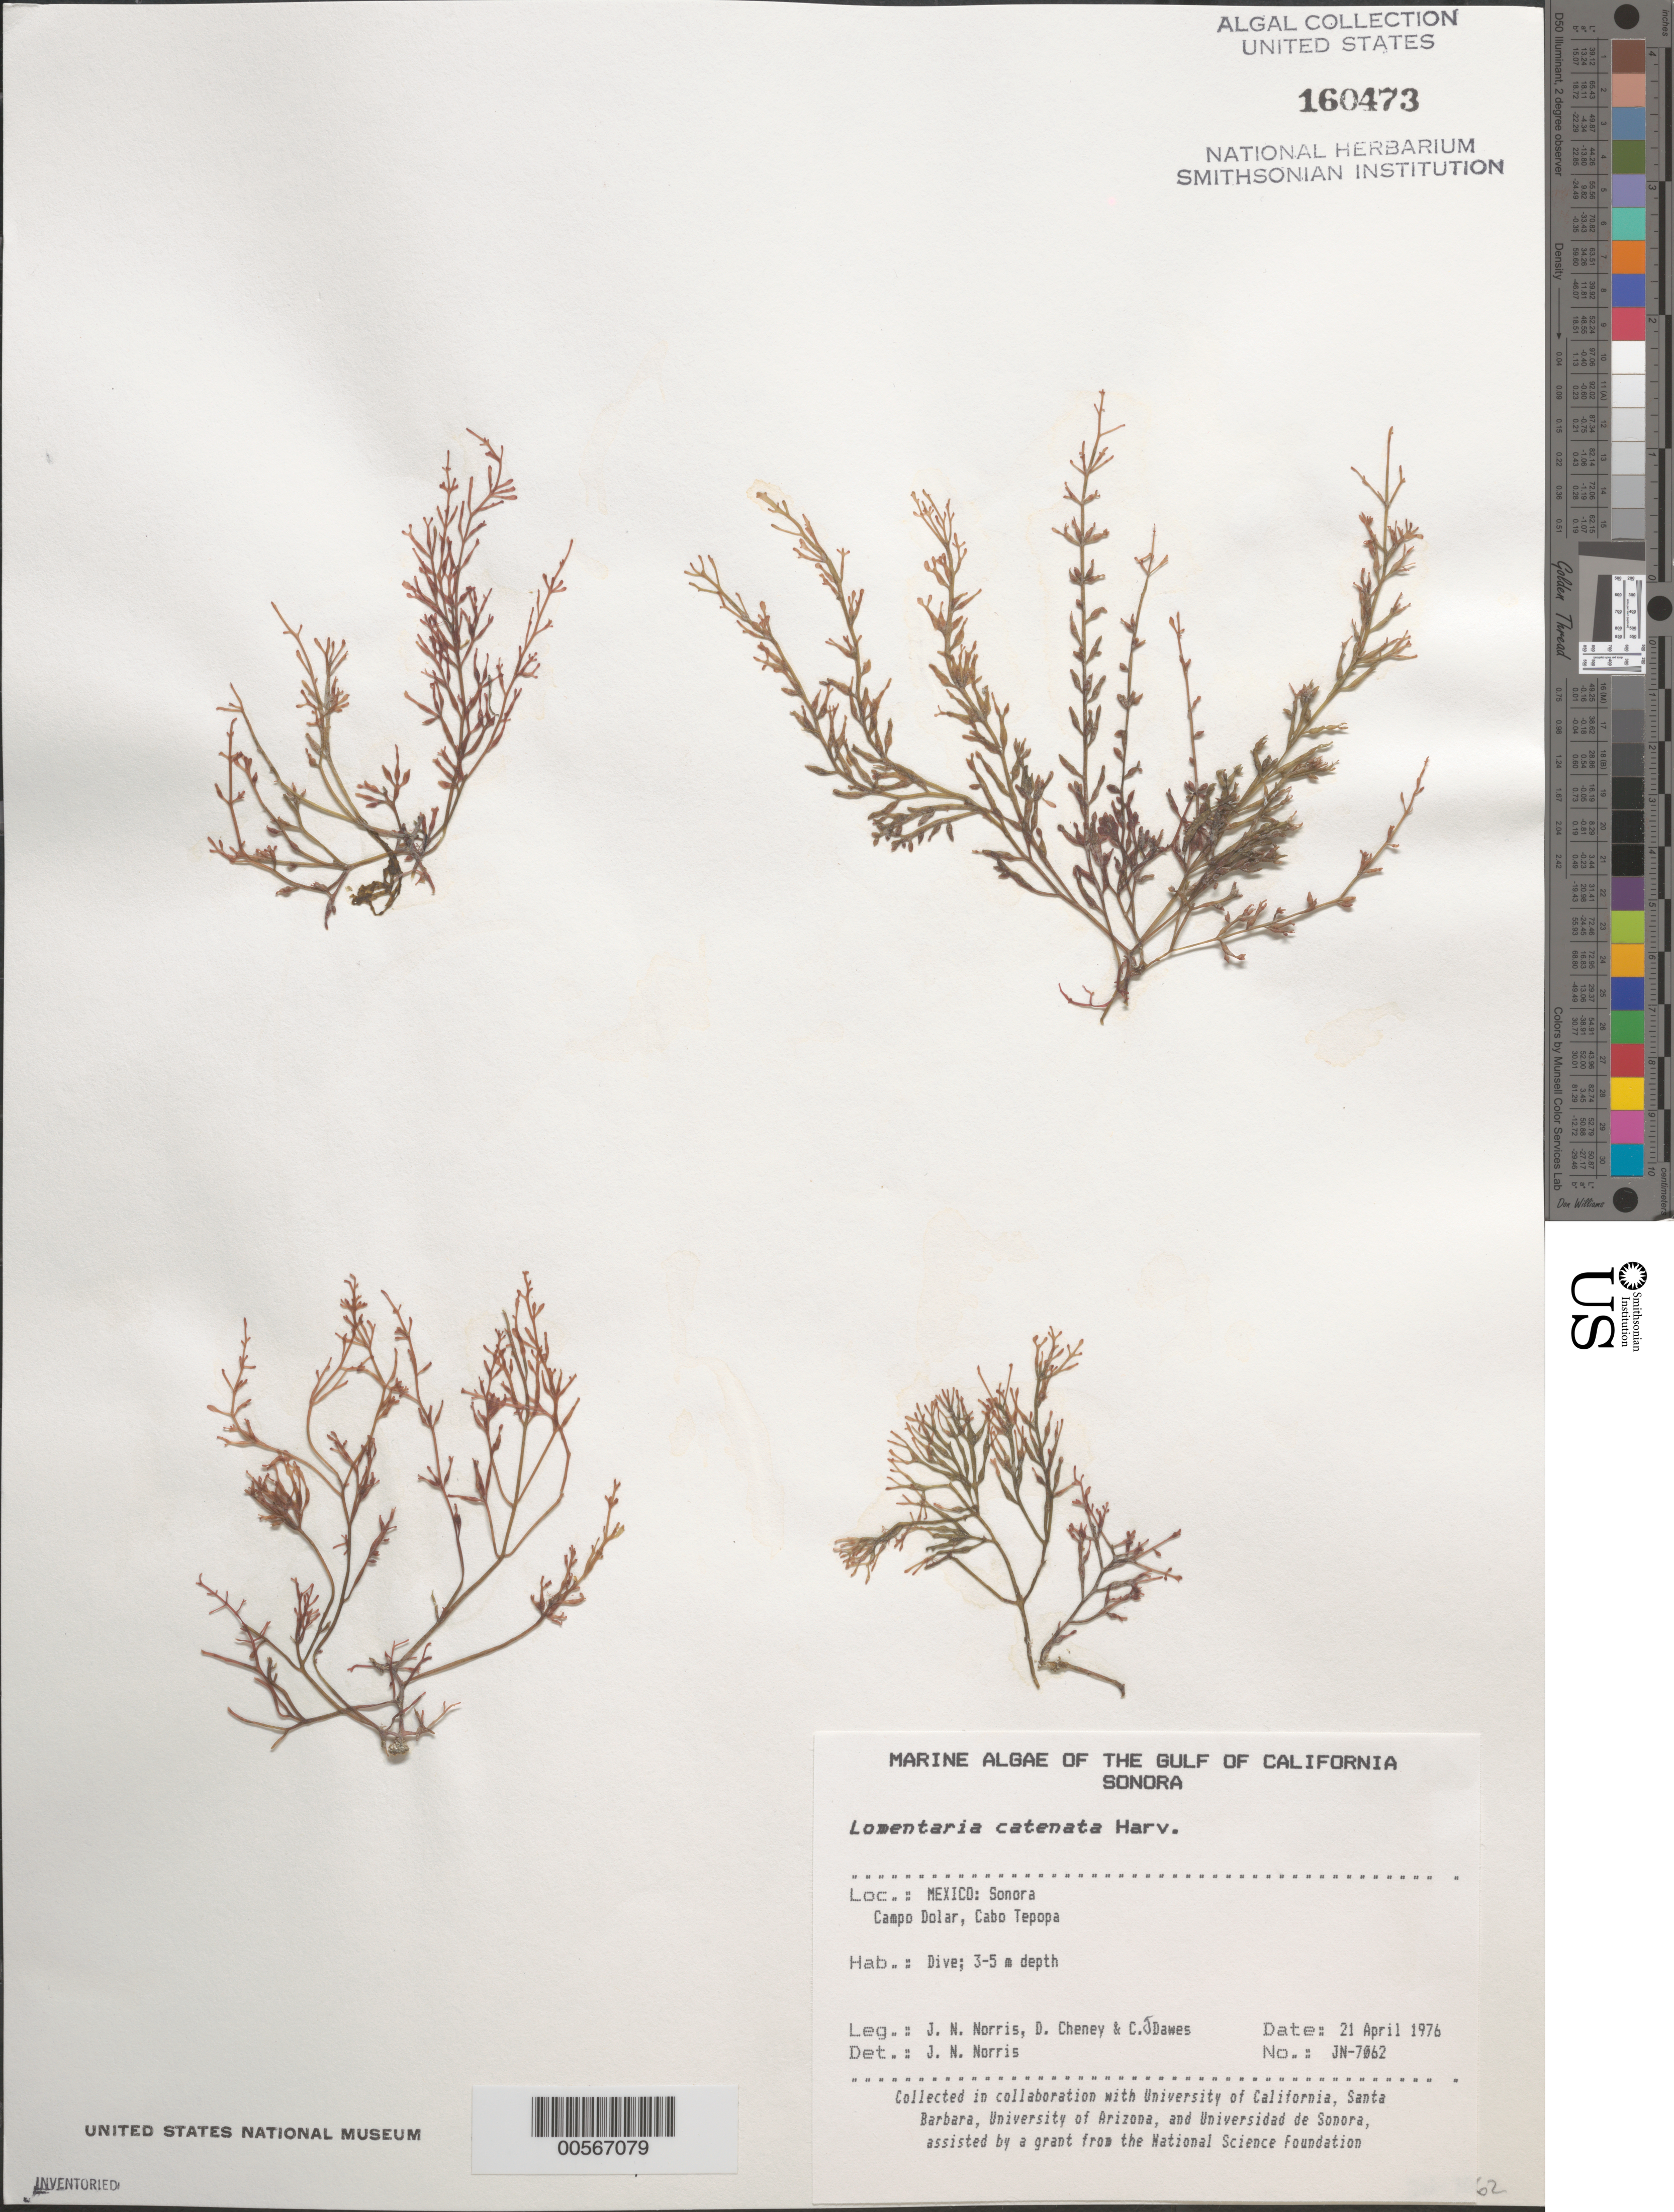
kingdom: Plantae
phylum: Rhodophyta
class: Florideophyceae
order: Rhodymeniales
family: Lomentariaceae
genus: Fushitsunagia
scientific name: Fushitsunagia catenata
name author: (Harv.) Filloramo & G.W. Saunders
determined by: Algae name updating Project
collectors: J. N. Norris, D. Cheney & C. Dawes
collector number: JN-7062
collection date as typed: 21 Apr 1976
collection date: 1976-04-21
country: Mexico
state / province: Sonora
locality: Campo Dolar, Cabo Tepopa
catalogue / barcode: US 160473